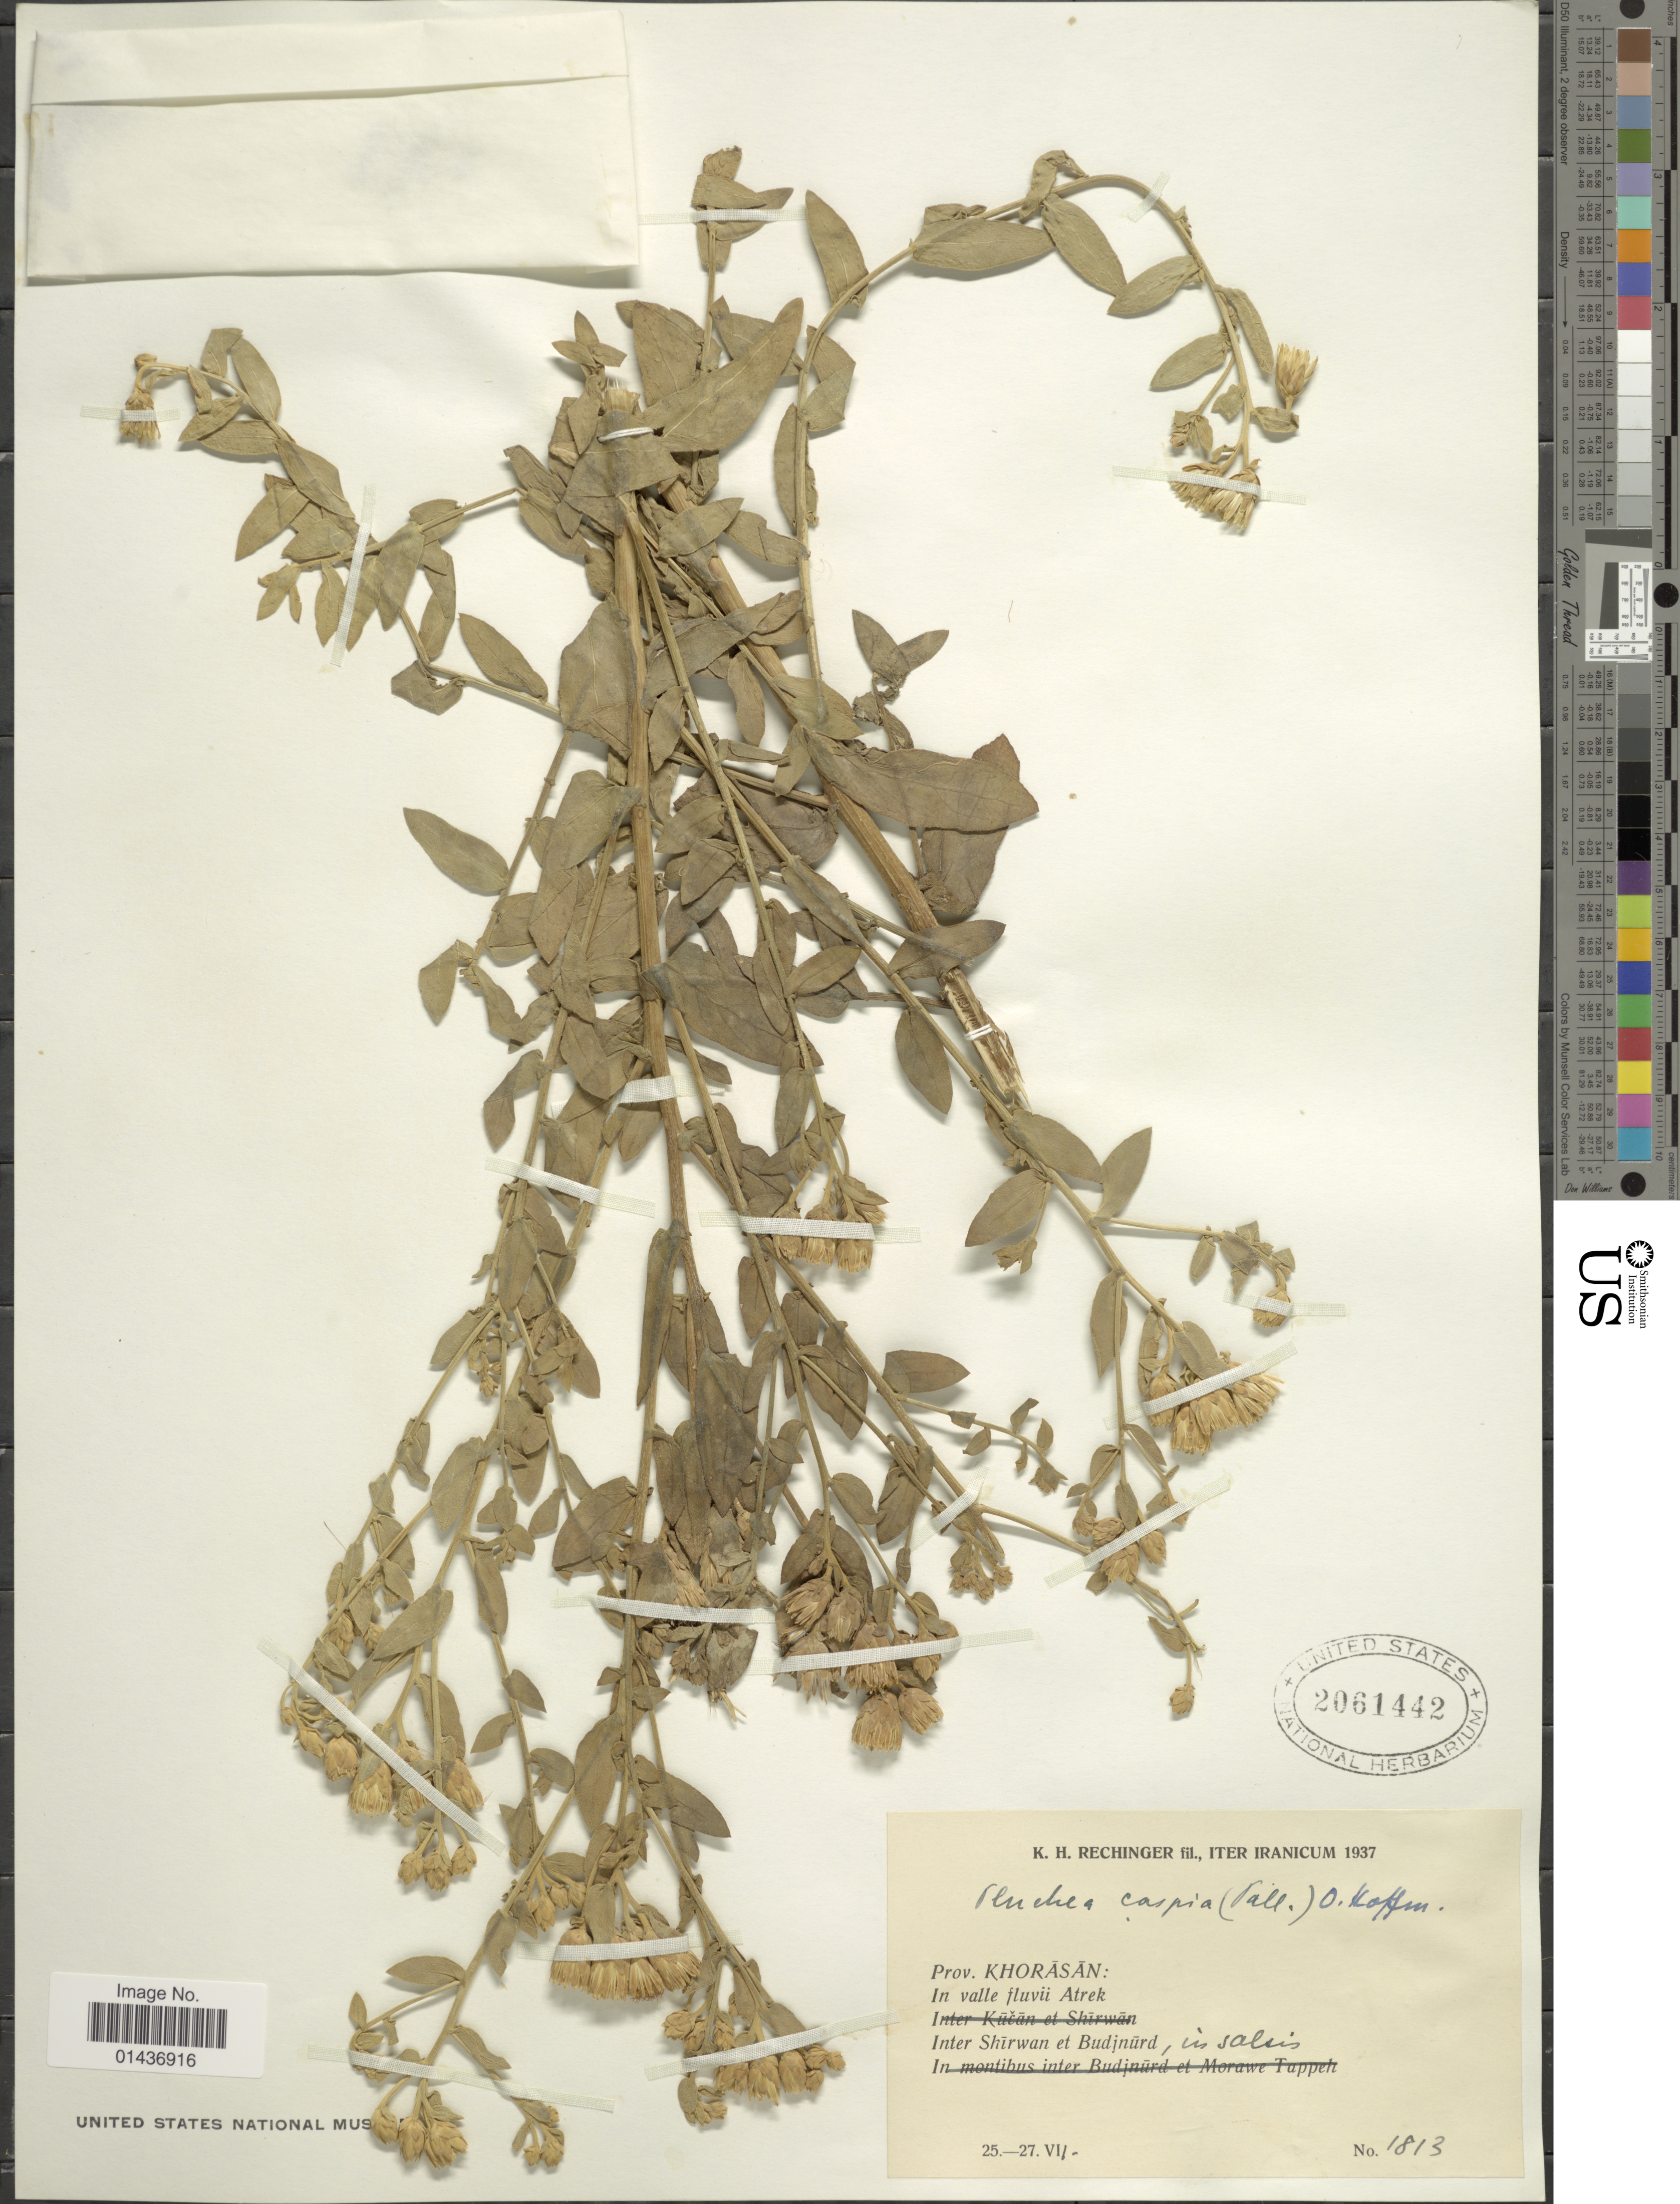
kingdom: Plantae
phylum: Tracheophyta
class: Magnoliopsida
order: Asterales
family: Asteraceae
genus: Pluchea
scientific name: Pluchea caspia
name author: O. Hoffm. ex Paulsen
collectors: K. H. Rechinger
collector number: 1813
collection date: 1937-07-25/1937-07-27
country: Iran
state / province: Khorasan [obsolete]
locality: Iter Iranicum, Prov. Khorasan: In valle fluvii Atrek , Inter Shirwan et Buddjnurd, in salsis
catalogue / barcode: US 2061442